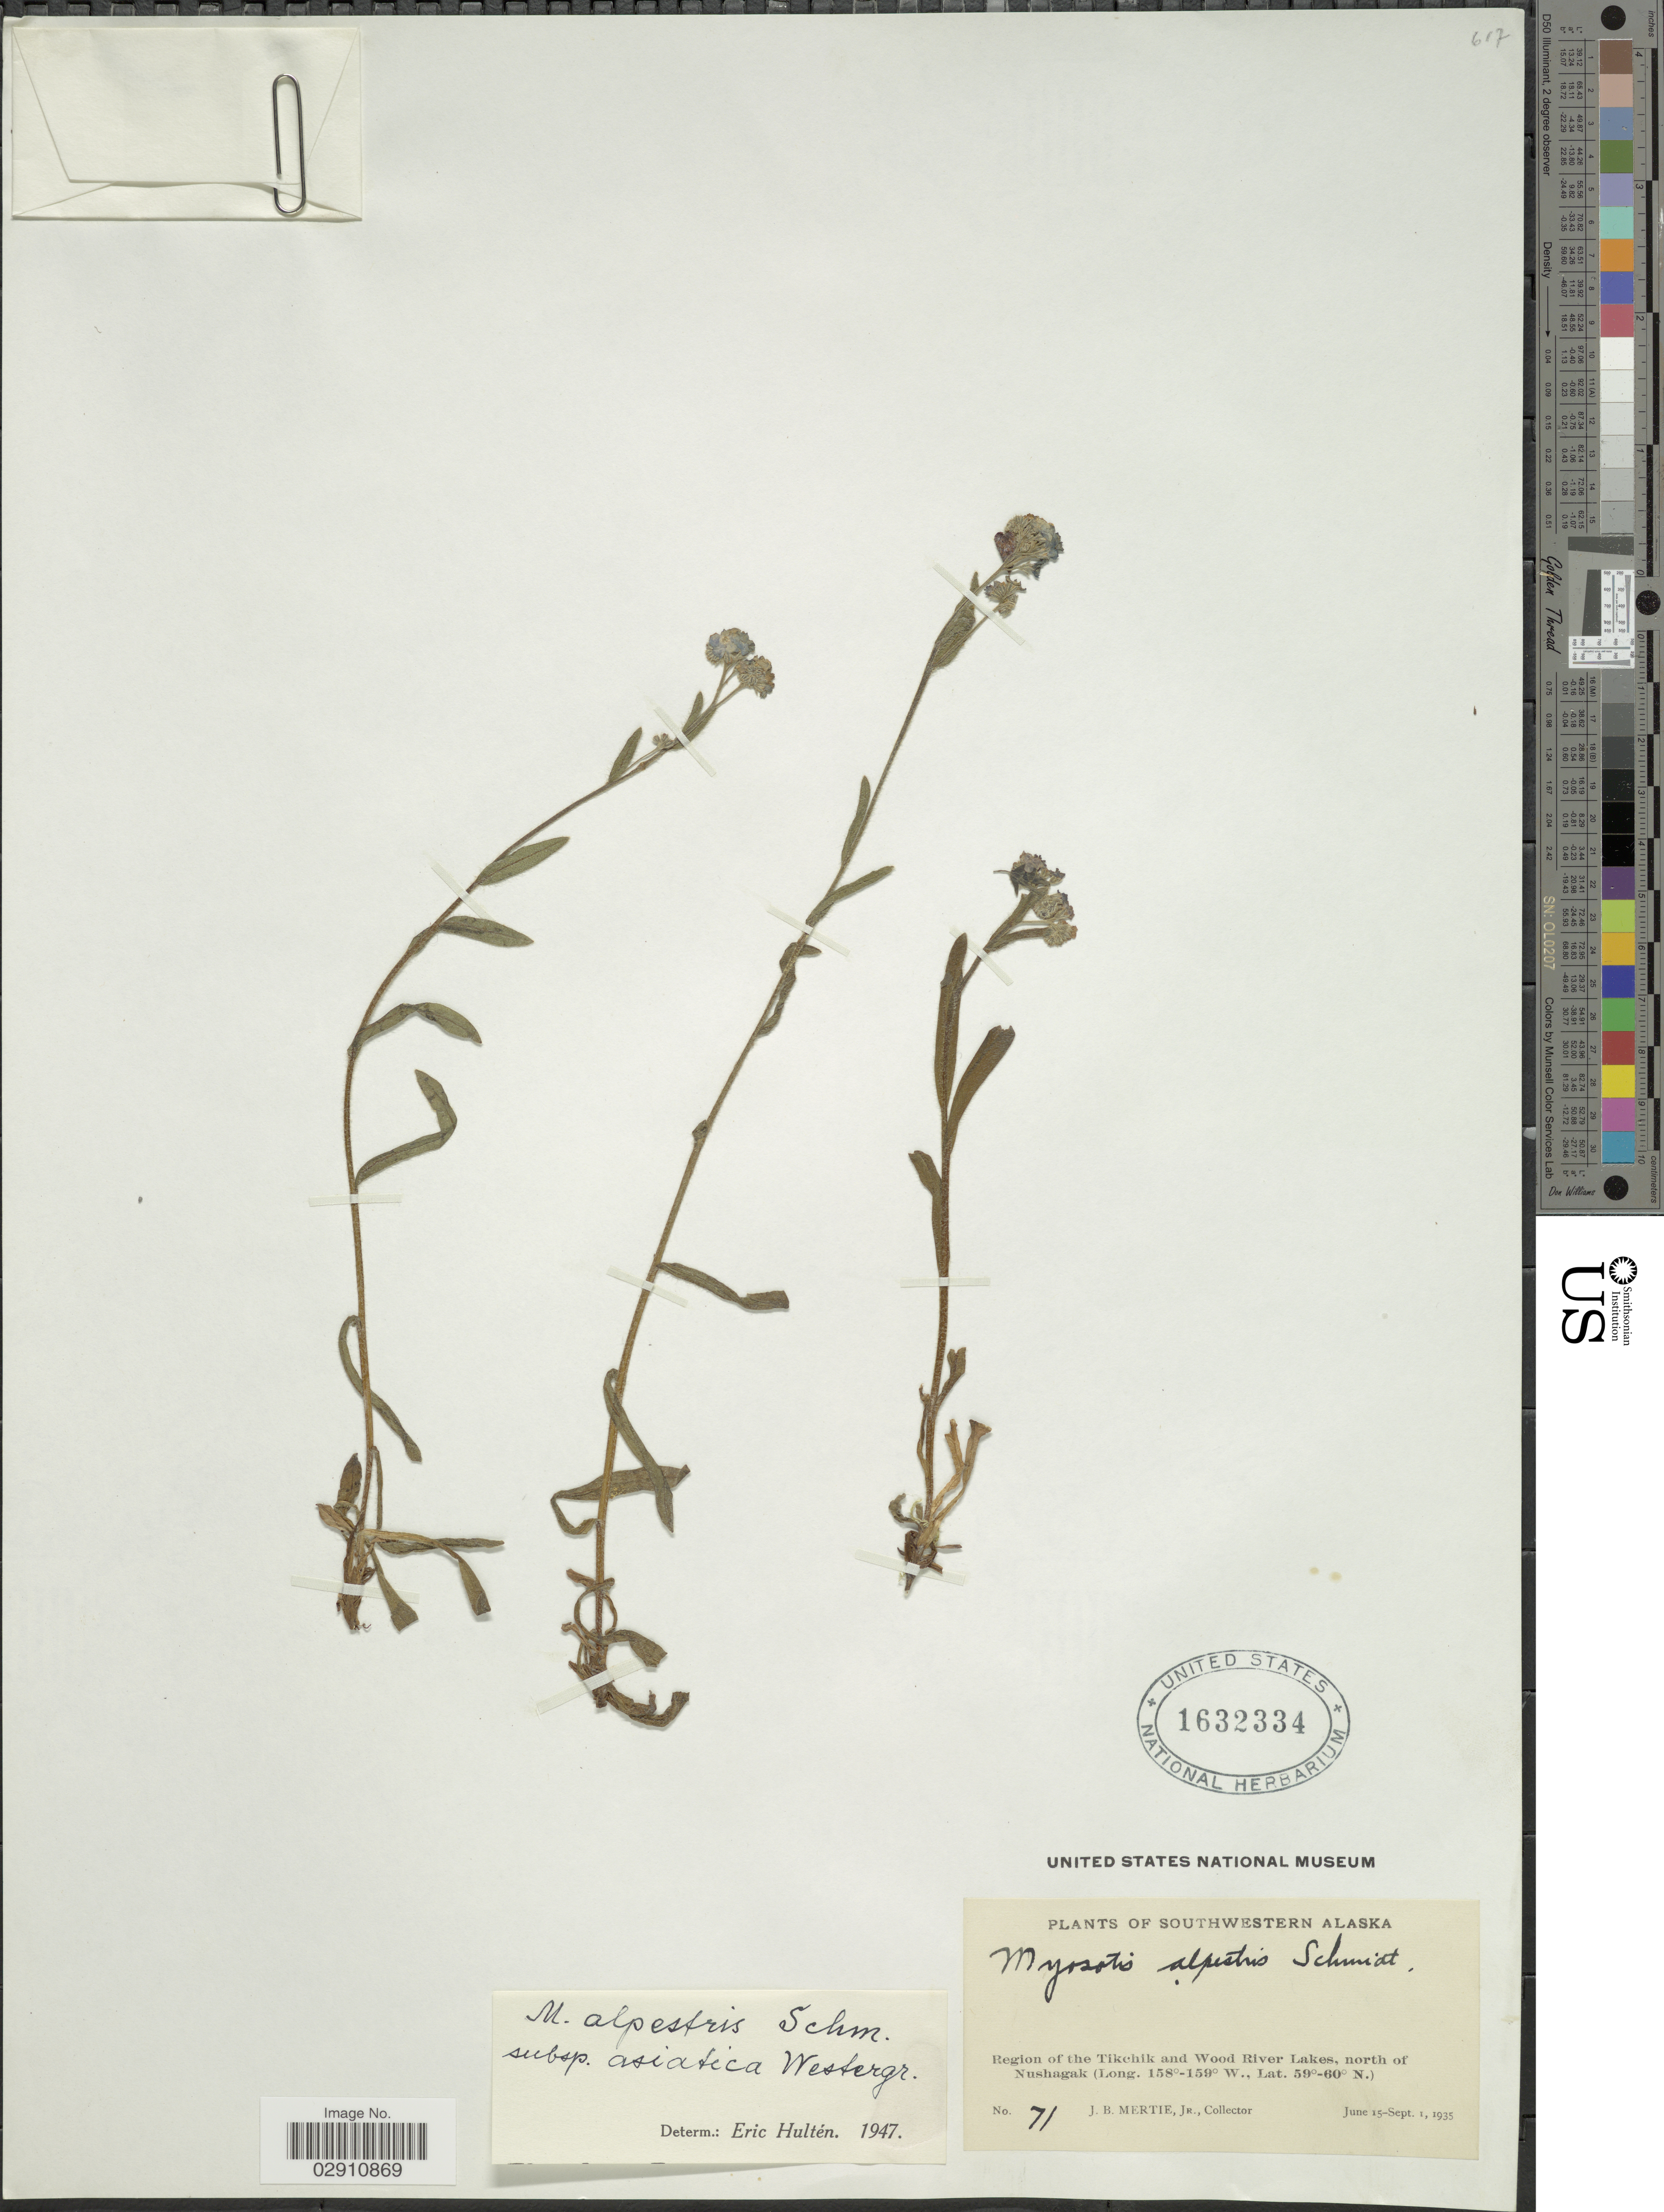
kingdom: Plantae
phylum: Tracheophyta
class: Magnoliopsida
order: Boraginales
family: Boraginaceae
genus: Myosotis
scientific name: Myosotis alpestris subsp. asiatica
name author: Vestergr.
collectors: J. Mertie Jr.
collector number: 71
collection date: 1935-06-15/1935-09-01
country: United States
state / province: Alaska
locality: Southwestern Alaska. Region of the Tikchik and Wood River Lakes, north of Nushagak.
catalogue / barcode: US 1632334